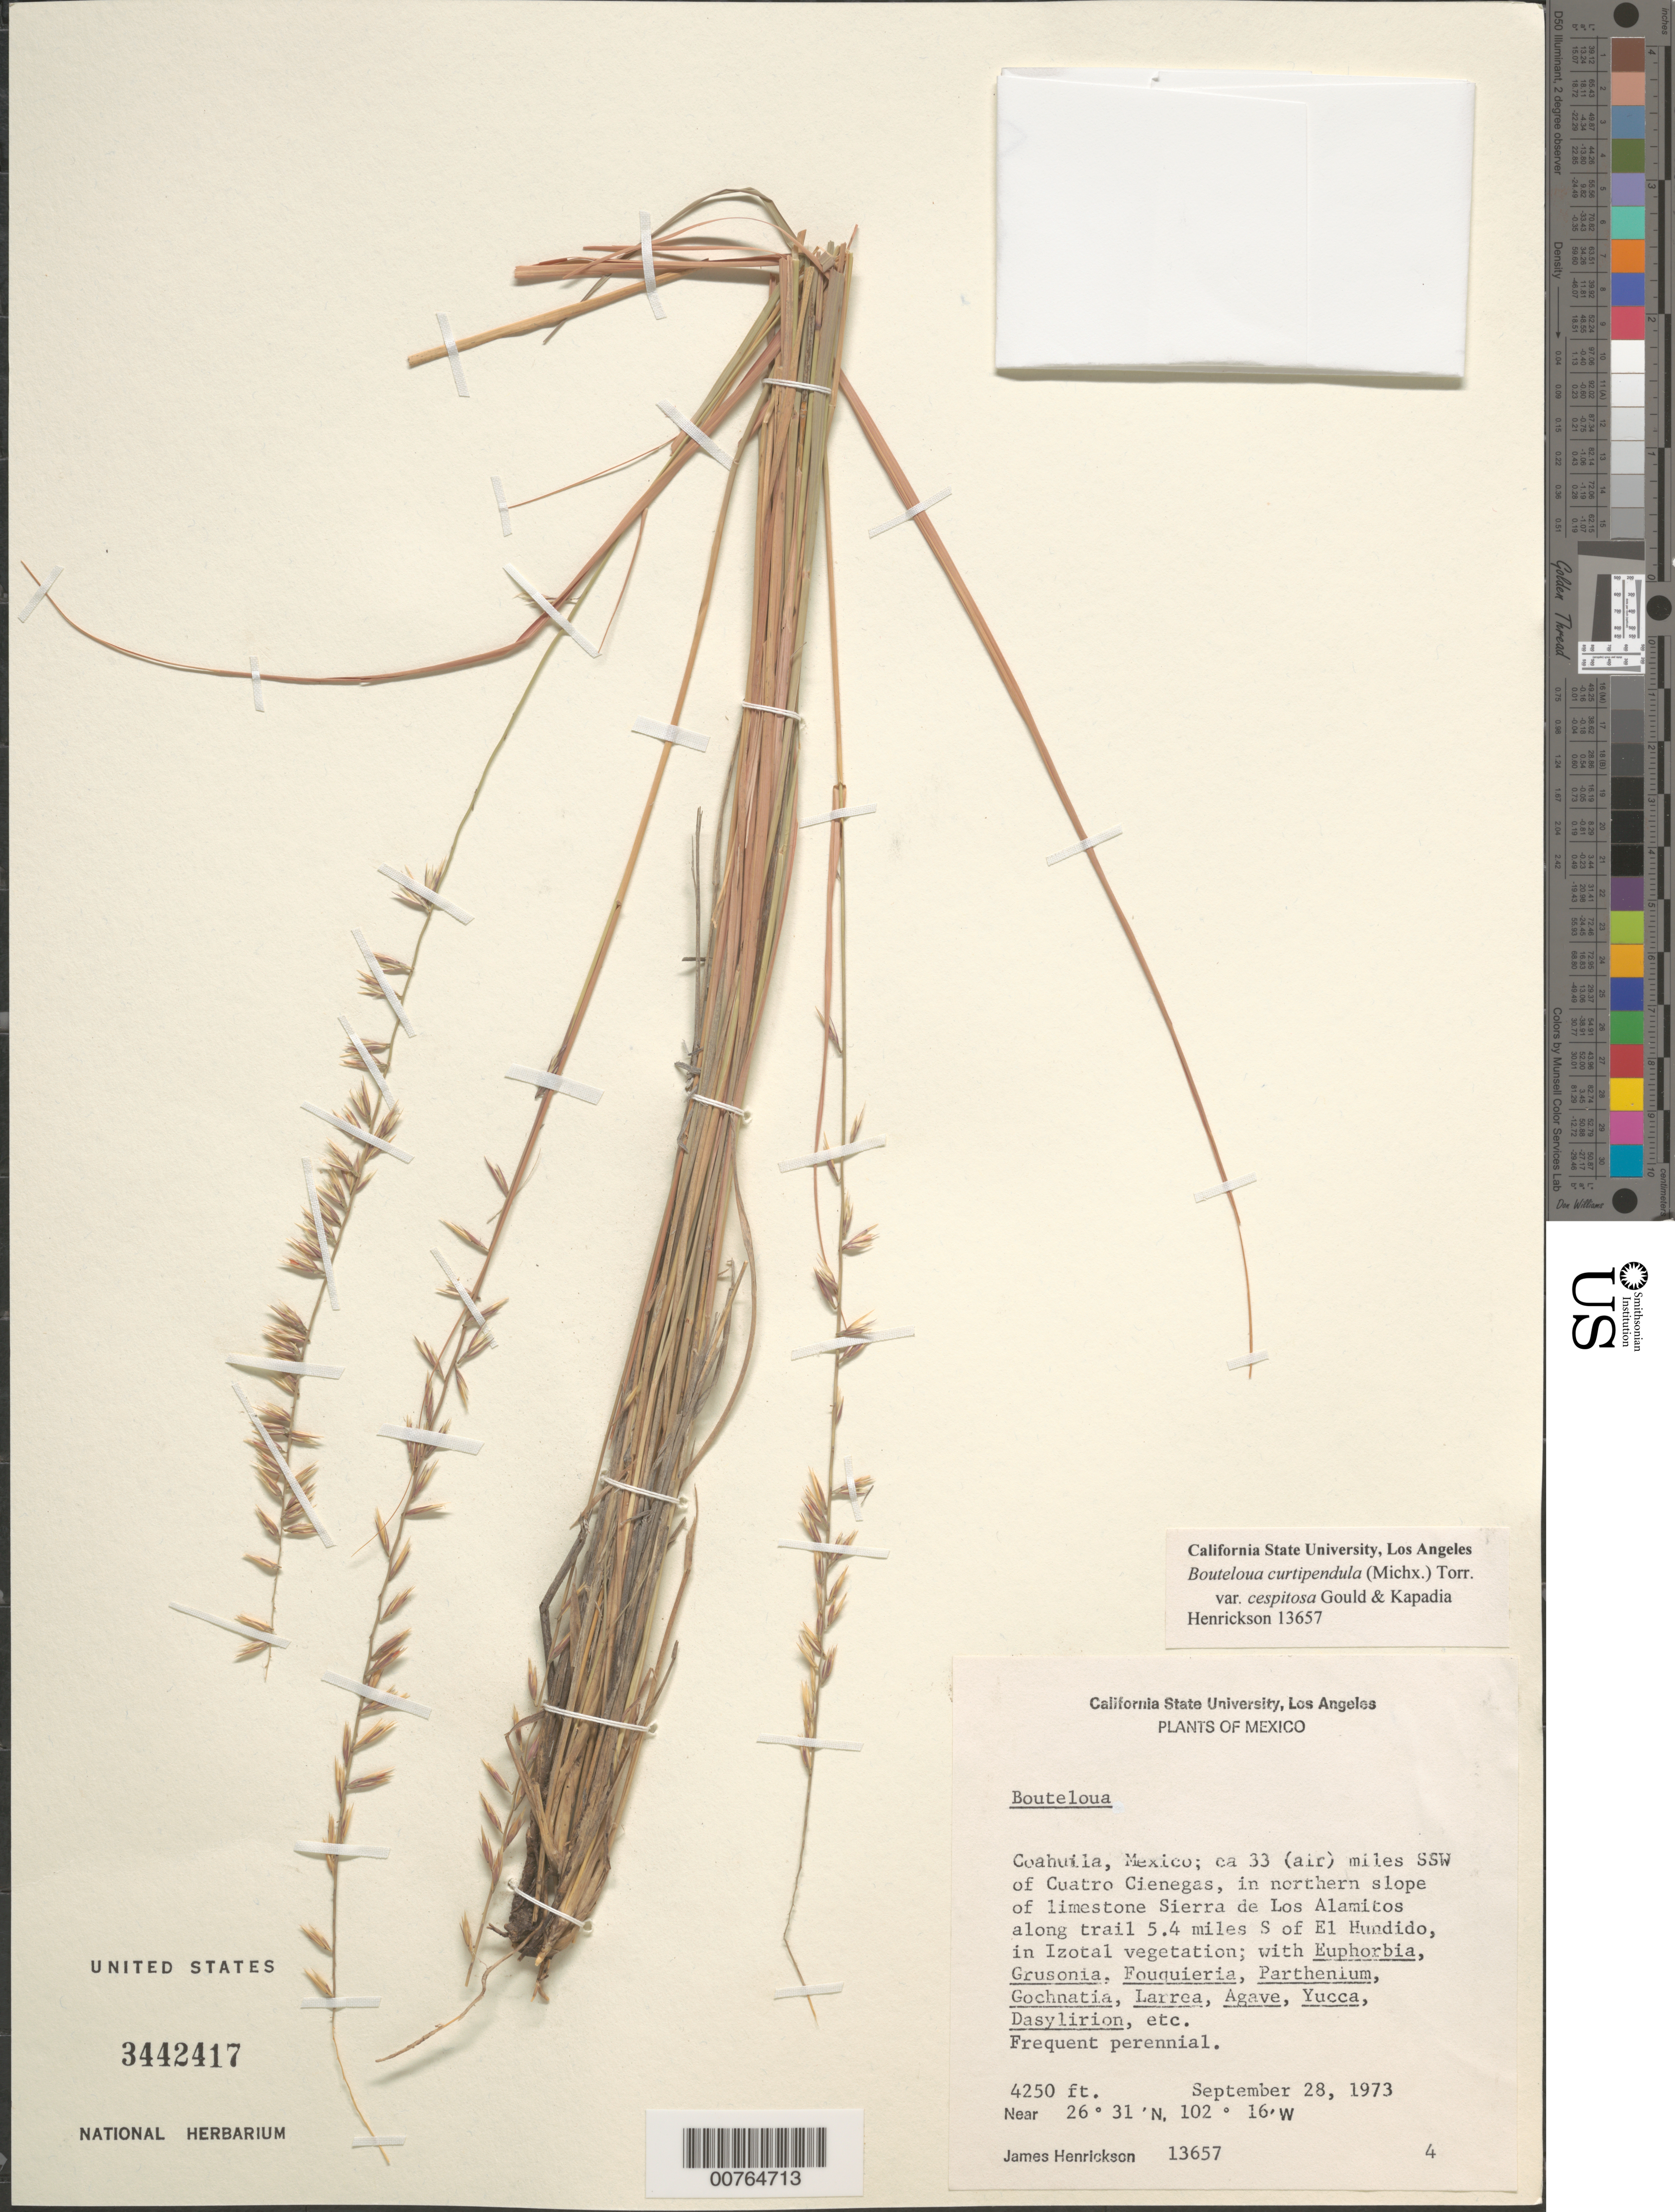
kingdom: Plantae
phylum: Tracheophyta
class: Liliopsida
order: Poales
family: Poaceae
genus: Bouteloua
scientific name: Bouteloua curtipendula var. caespitosa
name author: Gould & Kapadia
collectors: J. S. Henrickson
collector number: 13657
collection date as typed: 28 Sep 1973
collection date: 1973-09-28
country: Mexico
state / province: Coahuila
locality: SSW of Cuatro Ciénegas, northern slopes of Sierra de Los Almitos.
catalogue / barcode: US 3442417